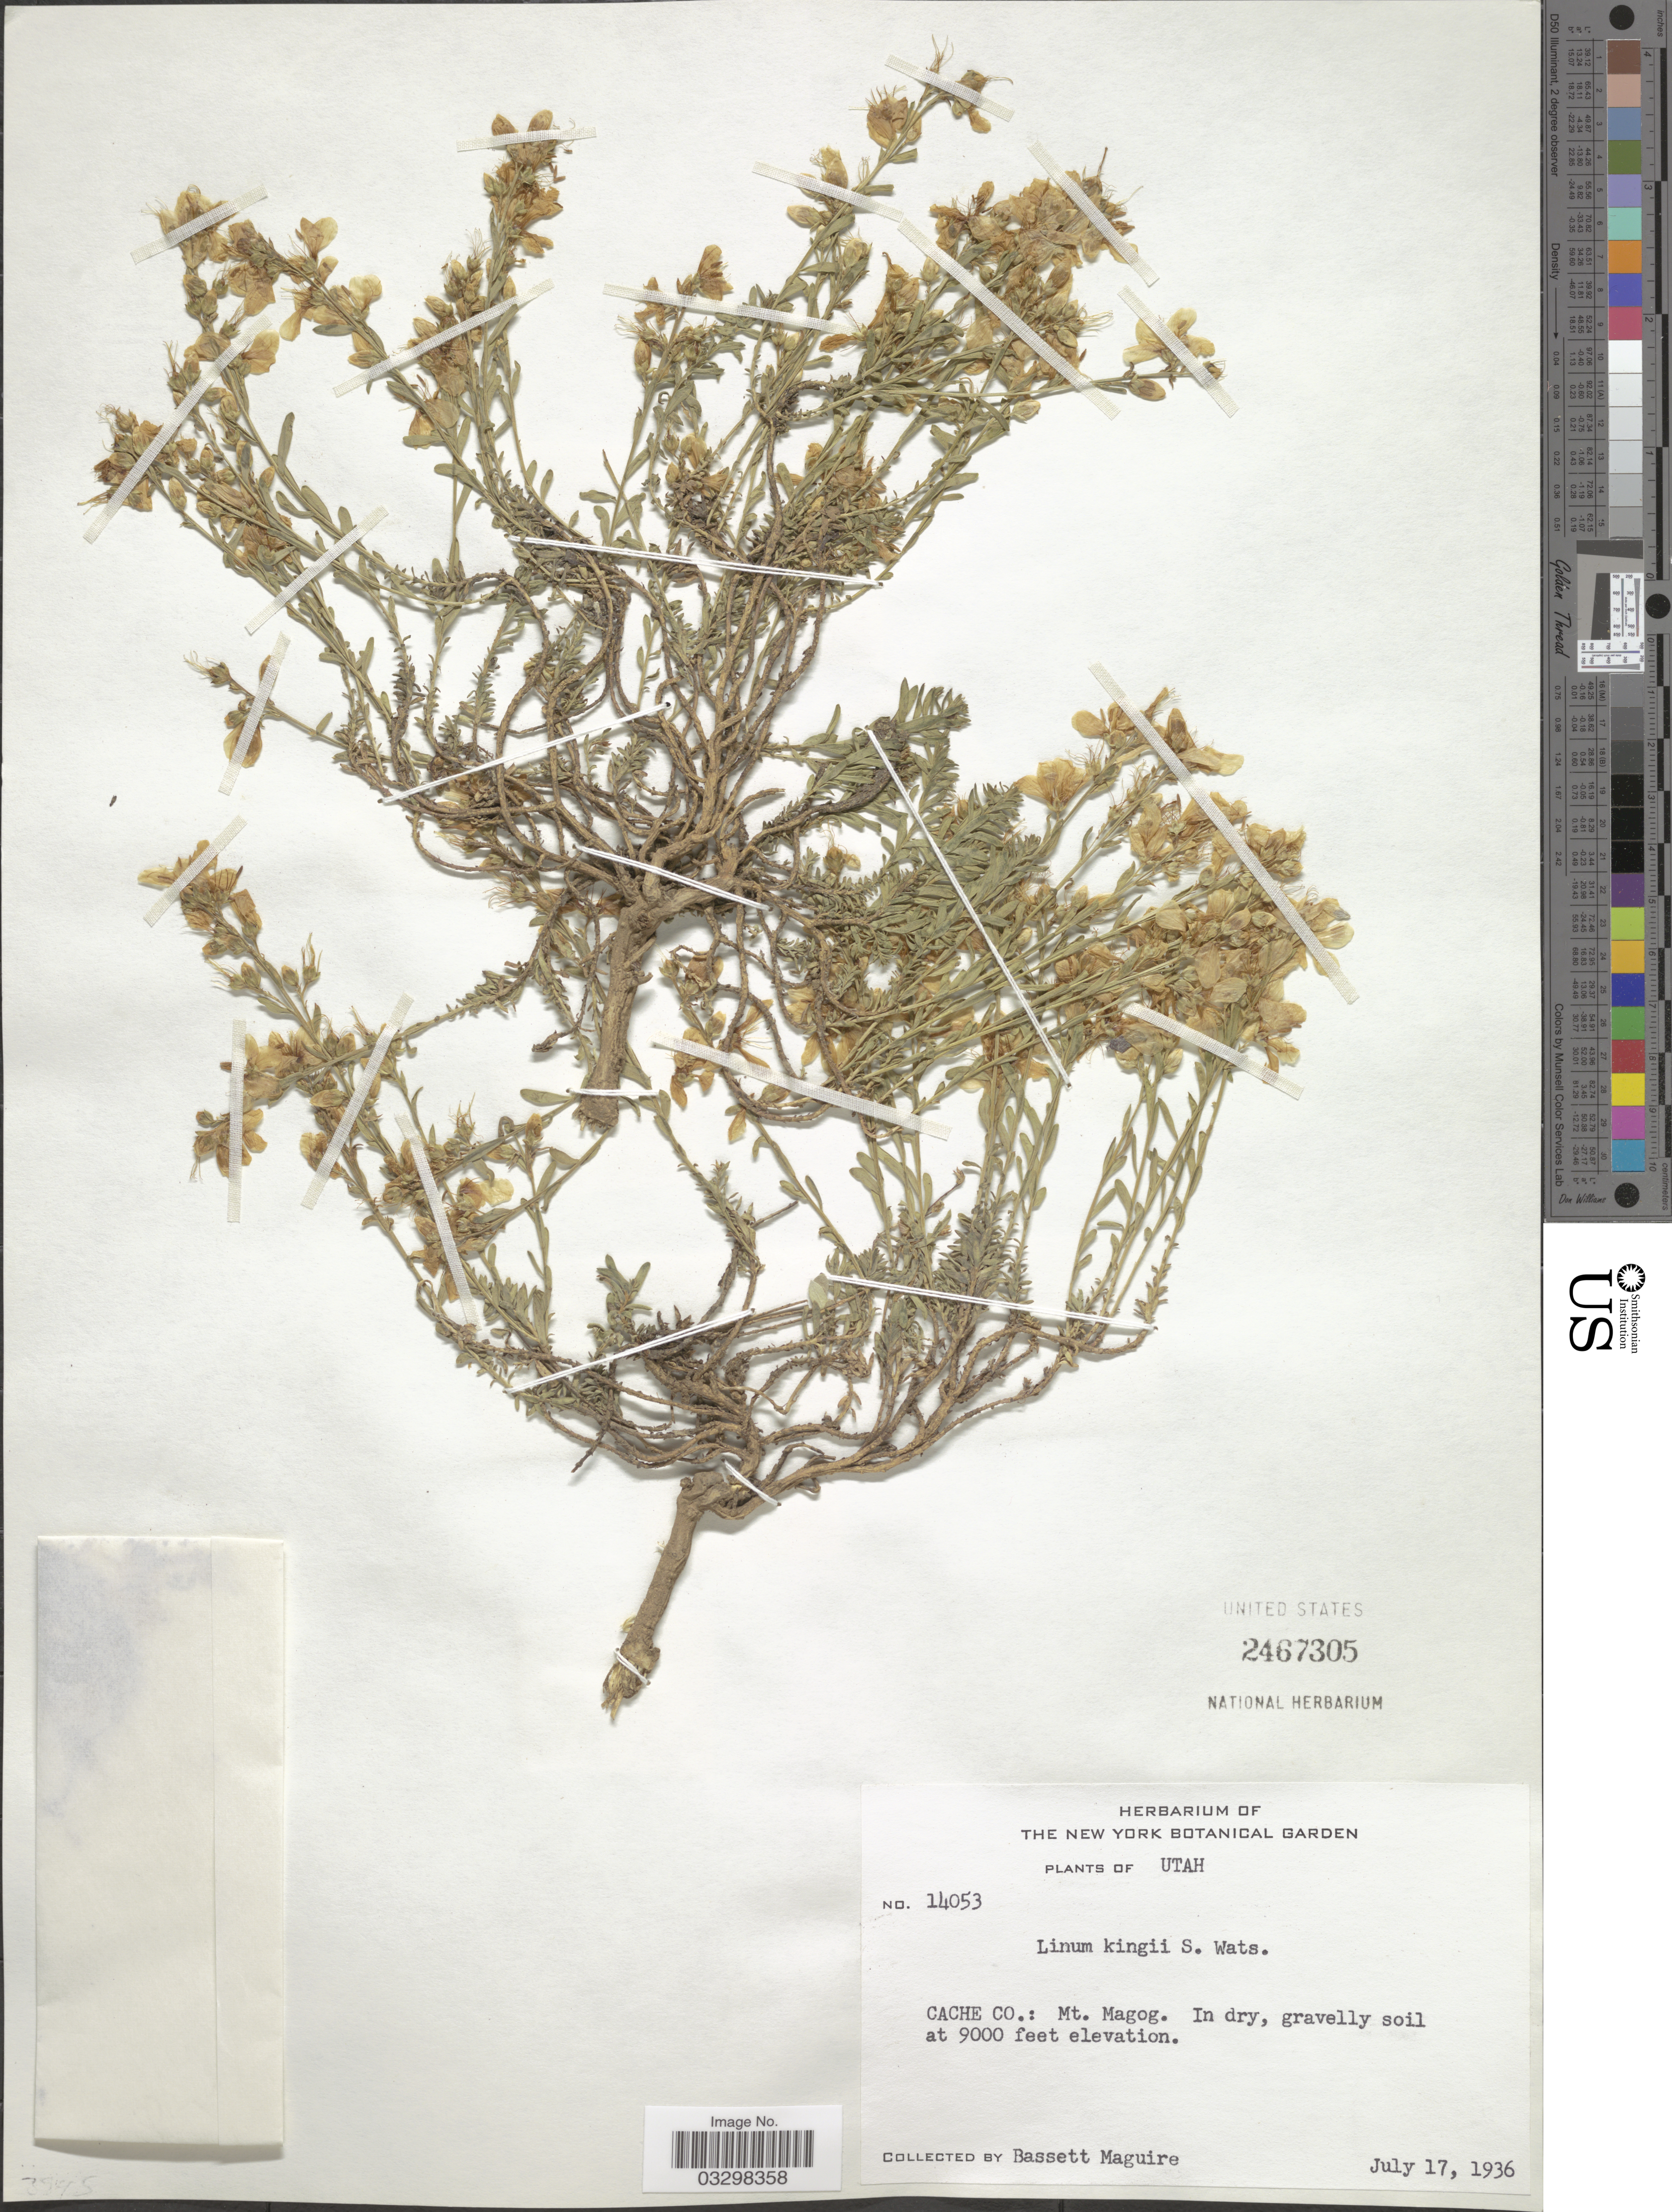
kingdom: Plantae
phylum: Tracheophyta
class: Magnoliopsida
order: Apiales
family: Apiaceae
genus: Selinum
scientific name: Selinum kingii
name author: S. Watson in C. King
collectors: B. Maguire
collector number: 14053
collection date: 1936-07-17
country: United States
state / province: Utah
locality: Cache Co.: Mt. Magog.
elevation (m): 2743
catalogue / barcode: US 2467305